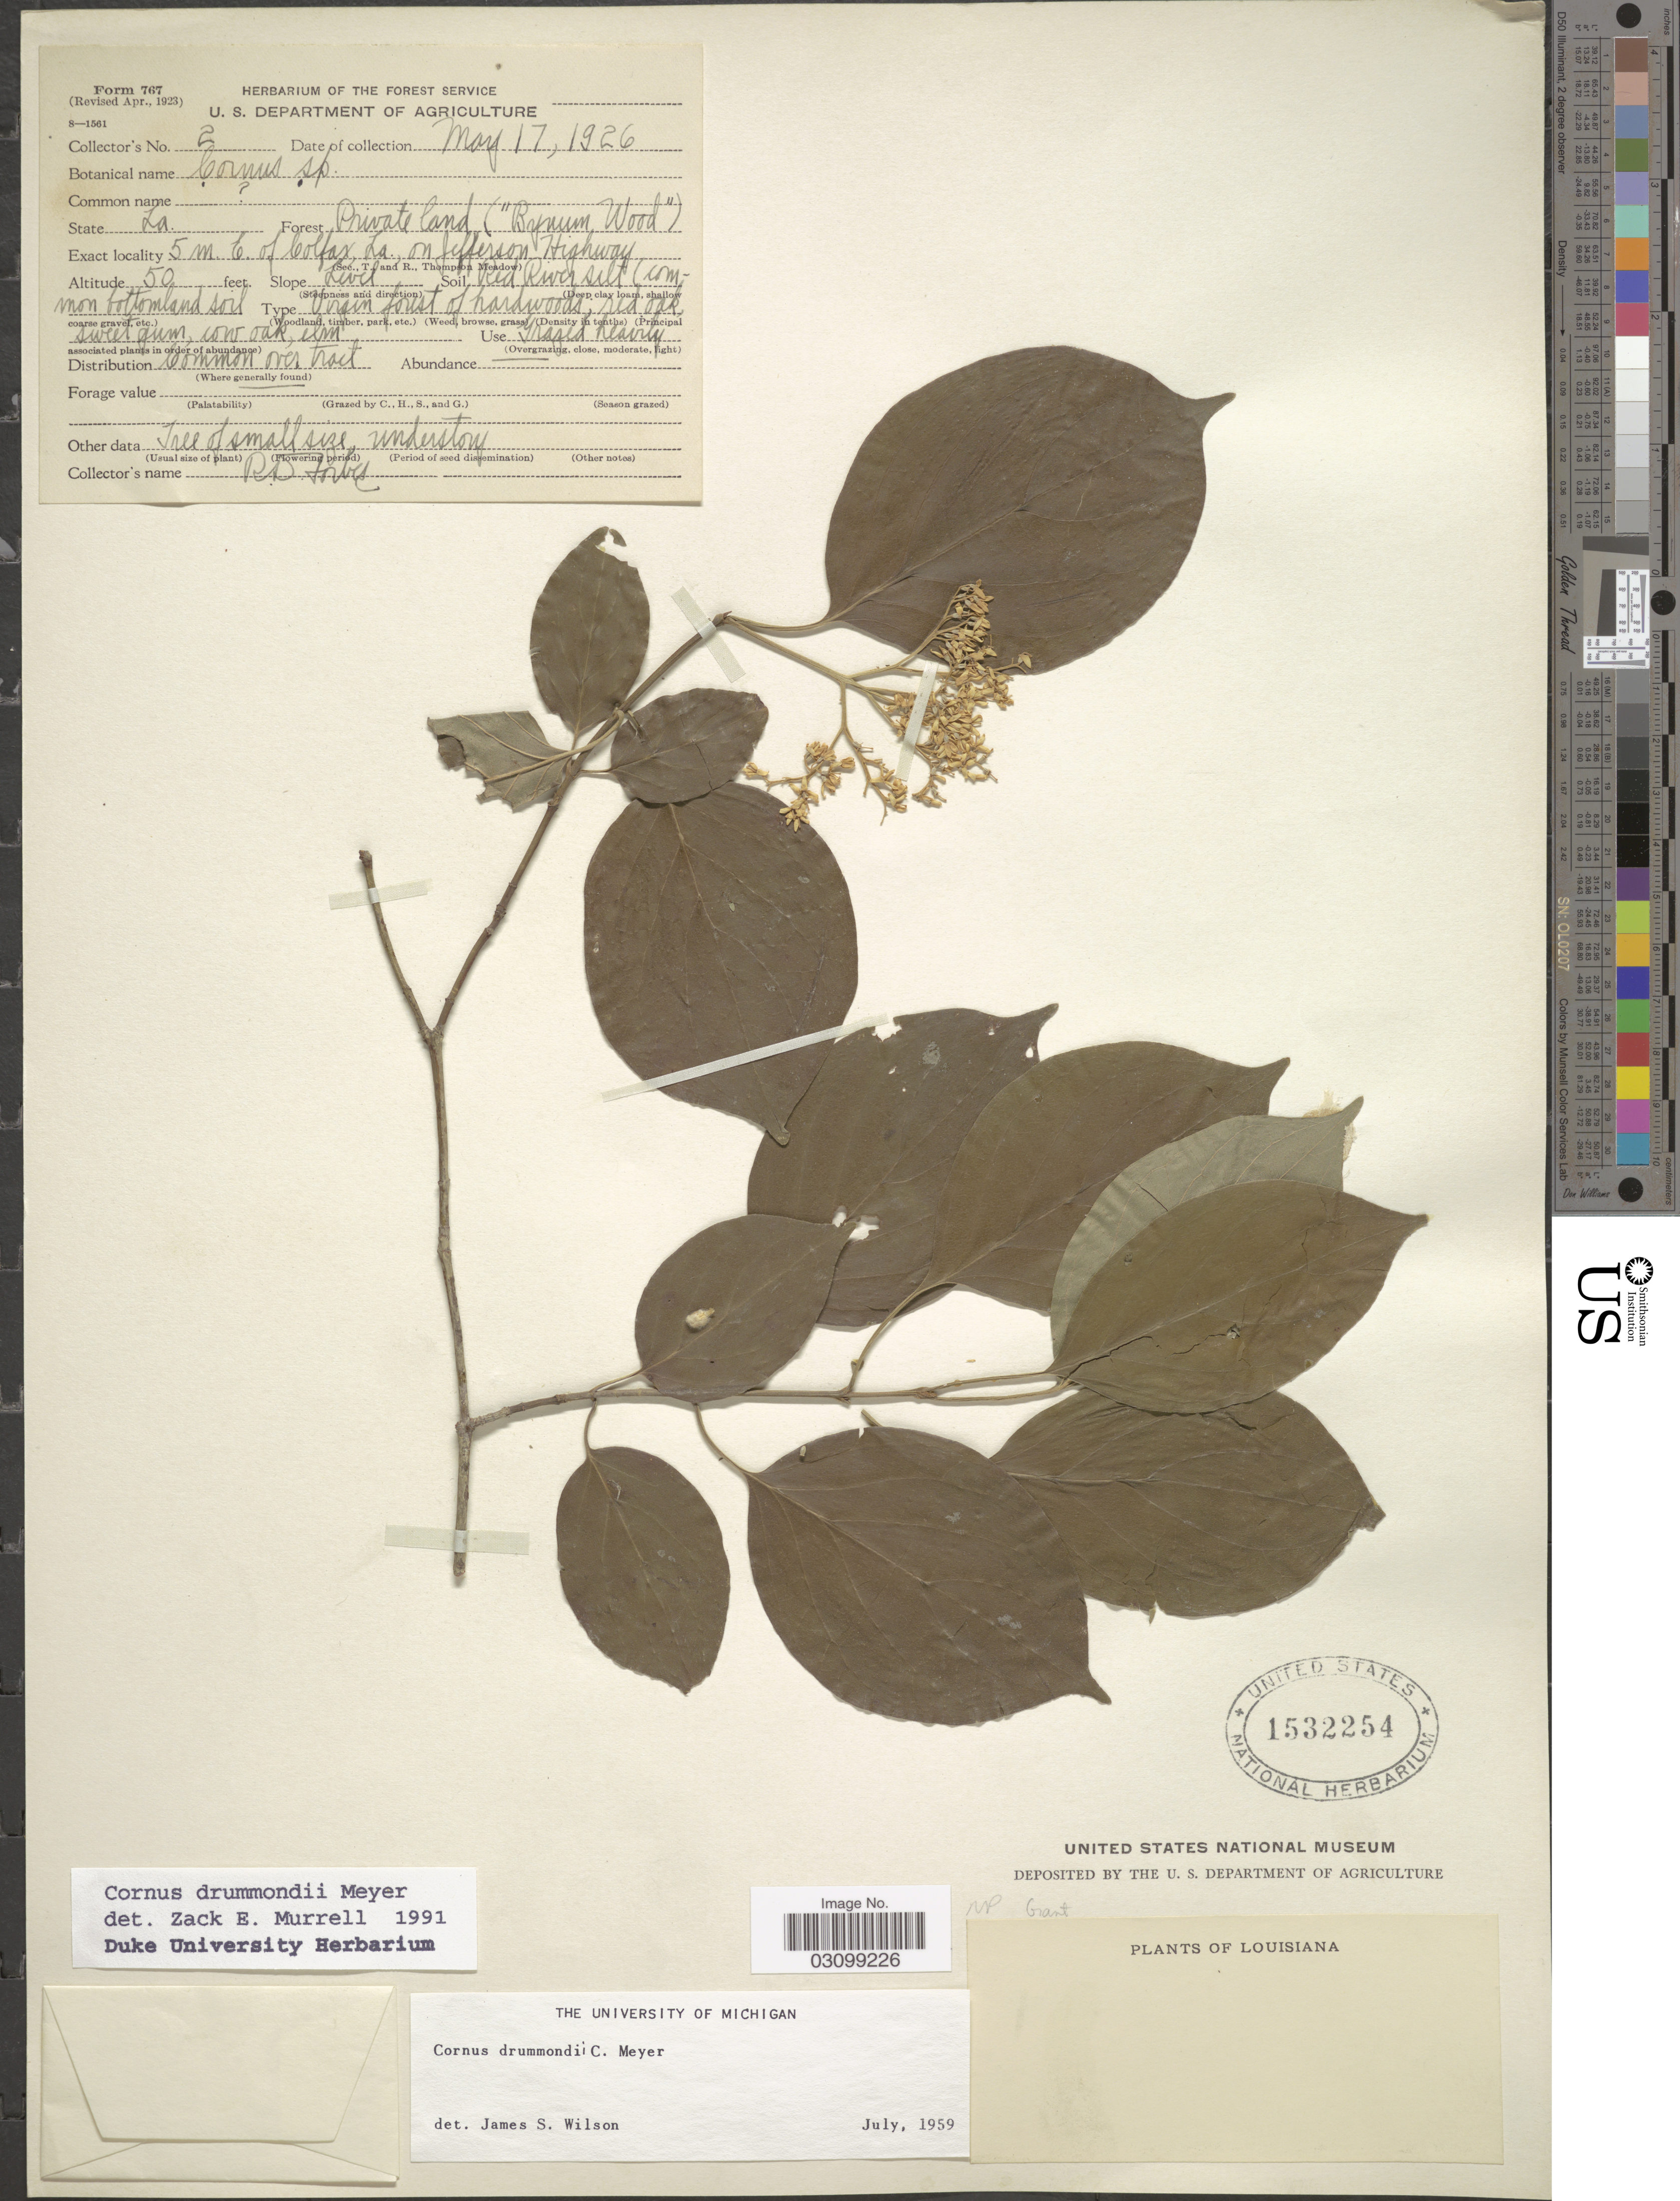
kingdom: Plantae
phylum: Tracheophyta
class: Magnoliopsida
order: Cornales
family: Cornaceae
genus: Cornus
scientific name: Cornus drummondii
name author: C.A. Mey.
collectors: R. Forbes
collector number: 2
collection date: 1926-05-17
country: United States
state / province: Louisiana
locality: Forest Private Island ("Bynum Wood"). 5 m E. of Colfax, La., on Jefferson Highway.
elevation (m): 15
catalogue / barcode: US 1532254